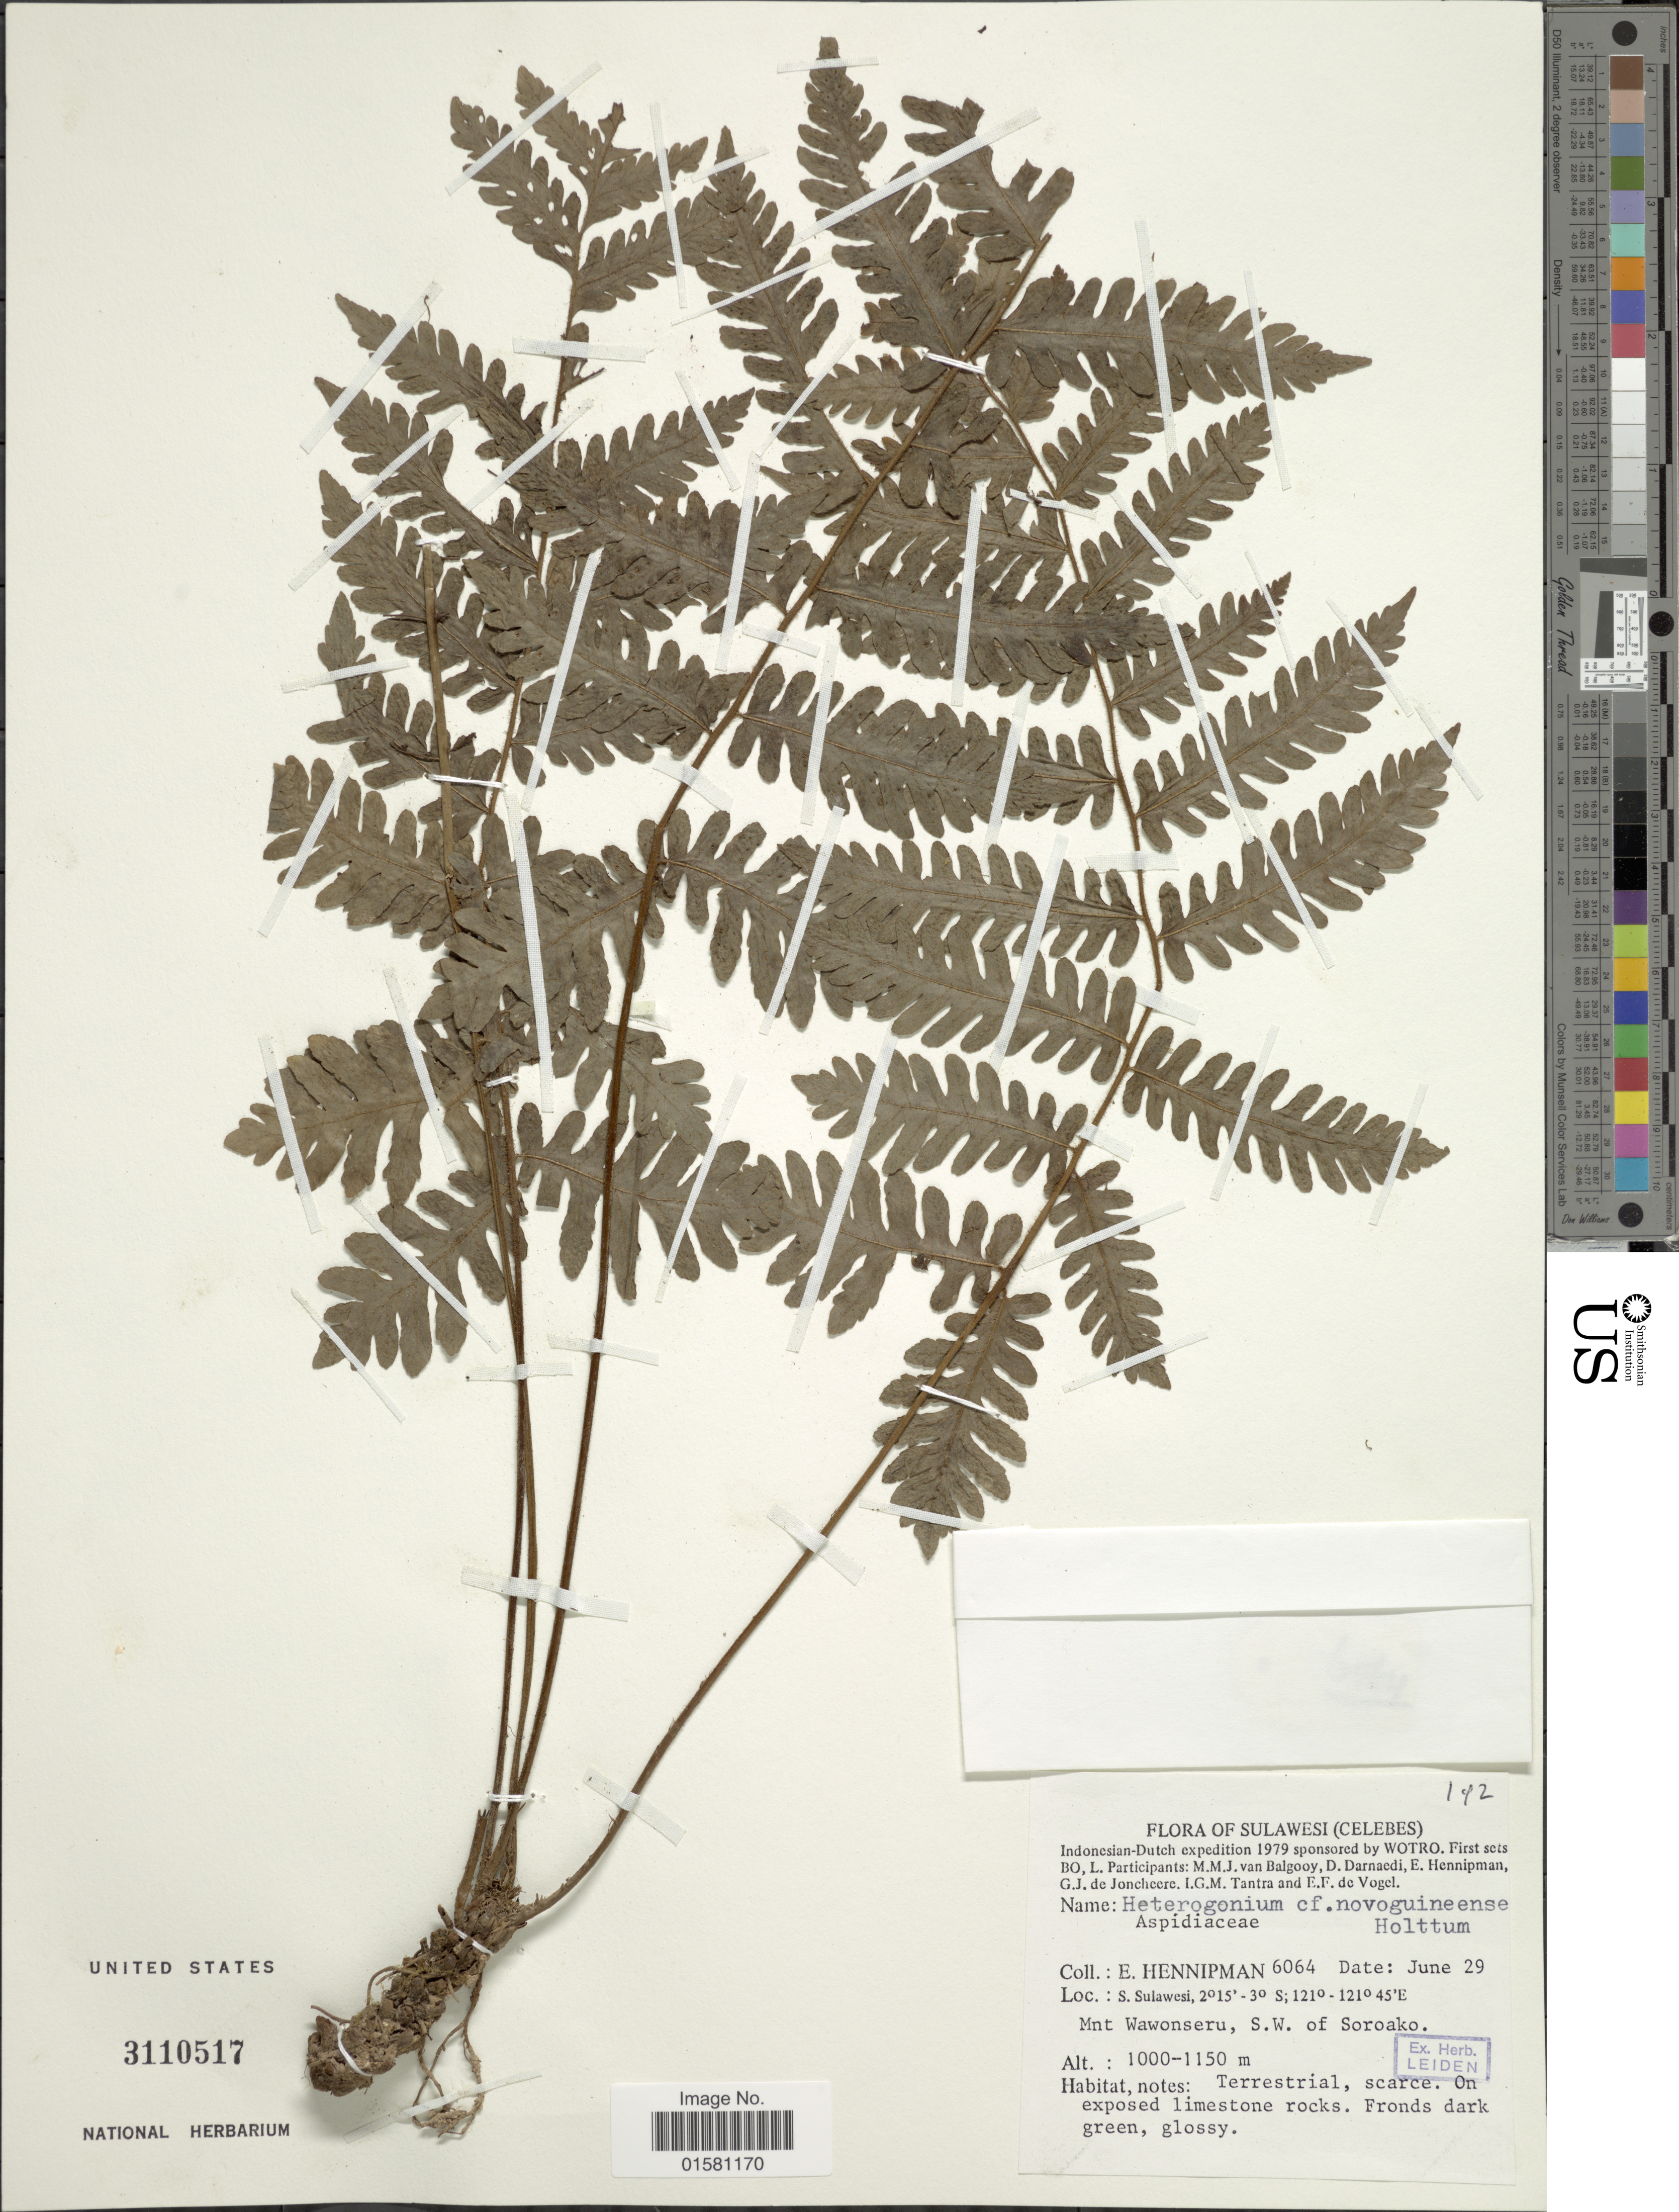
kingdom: Plantae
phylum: Tracheophyta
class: Polypodiopsida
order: Polypodiales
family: Tectariaceae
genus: Tectaria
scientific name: Tectaria novoguineensis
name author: (Rosenst.) C. Chr.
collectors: E. Hennipman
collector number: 6064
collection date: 1979-06-29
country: Indonesia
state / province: Sulawesi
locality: Celebes. S. Sulawesi, Mnt Wawonseru, S.W. of Soroako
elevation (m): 1000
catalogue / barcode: US 3110517